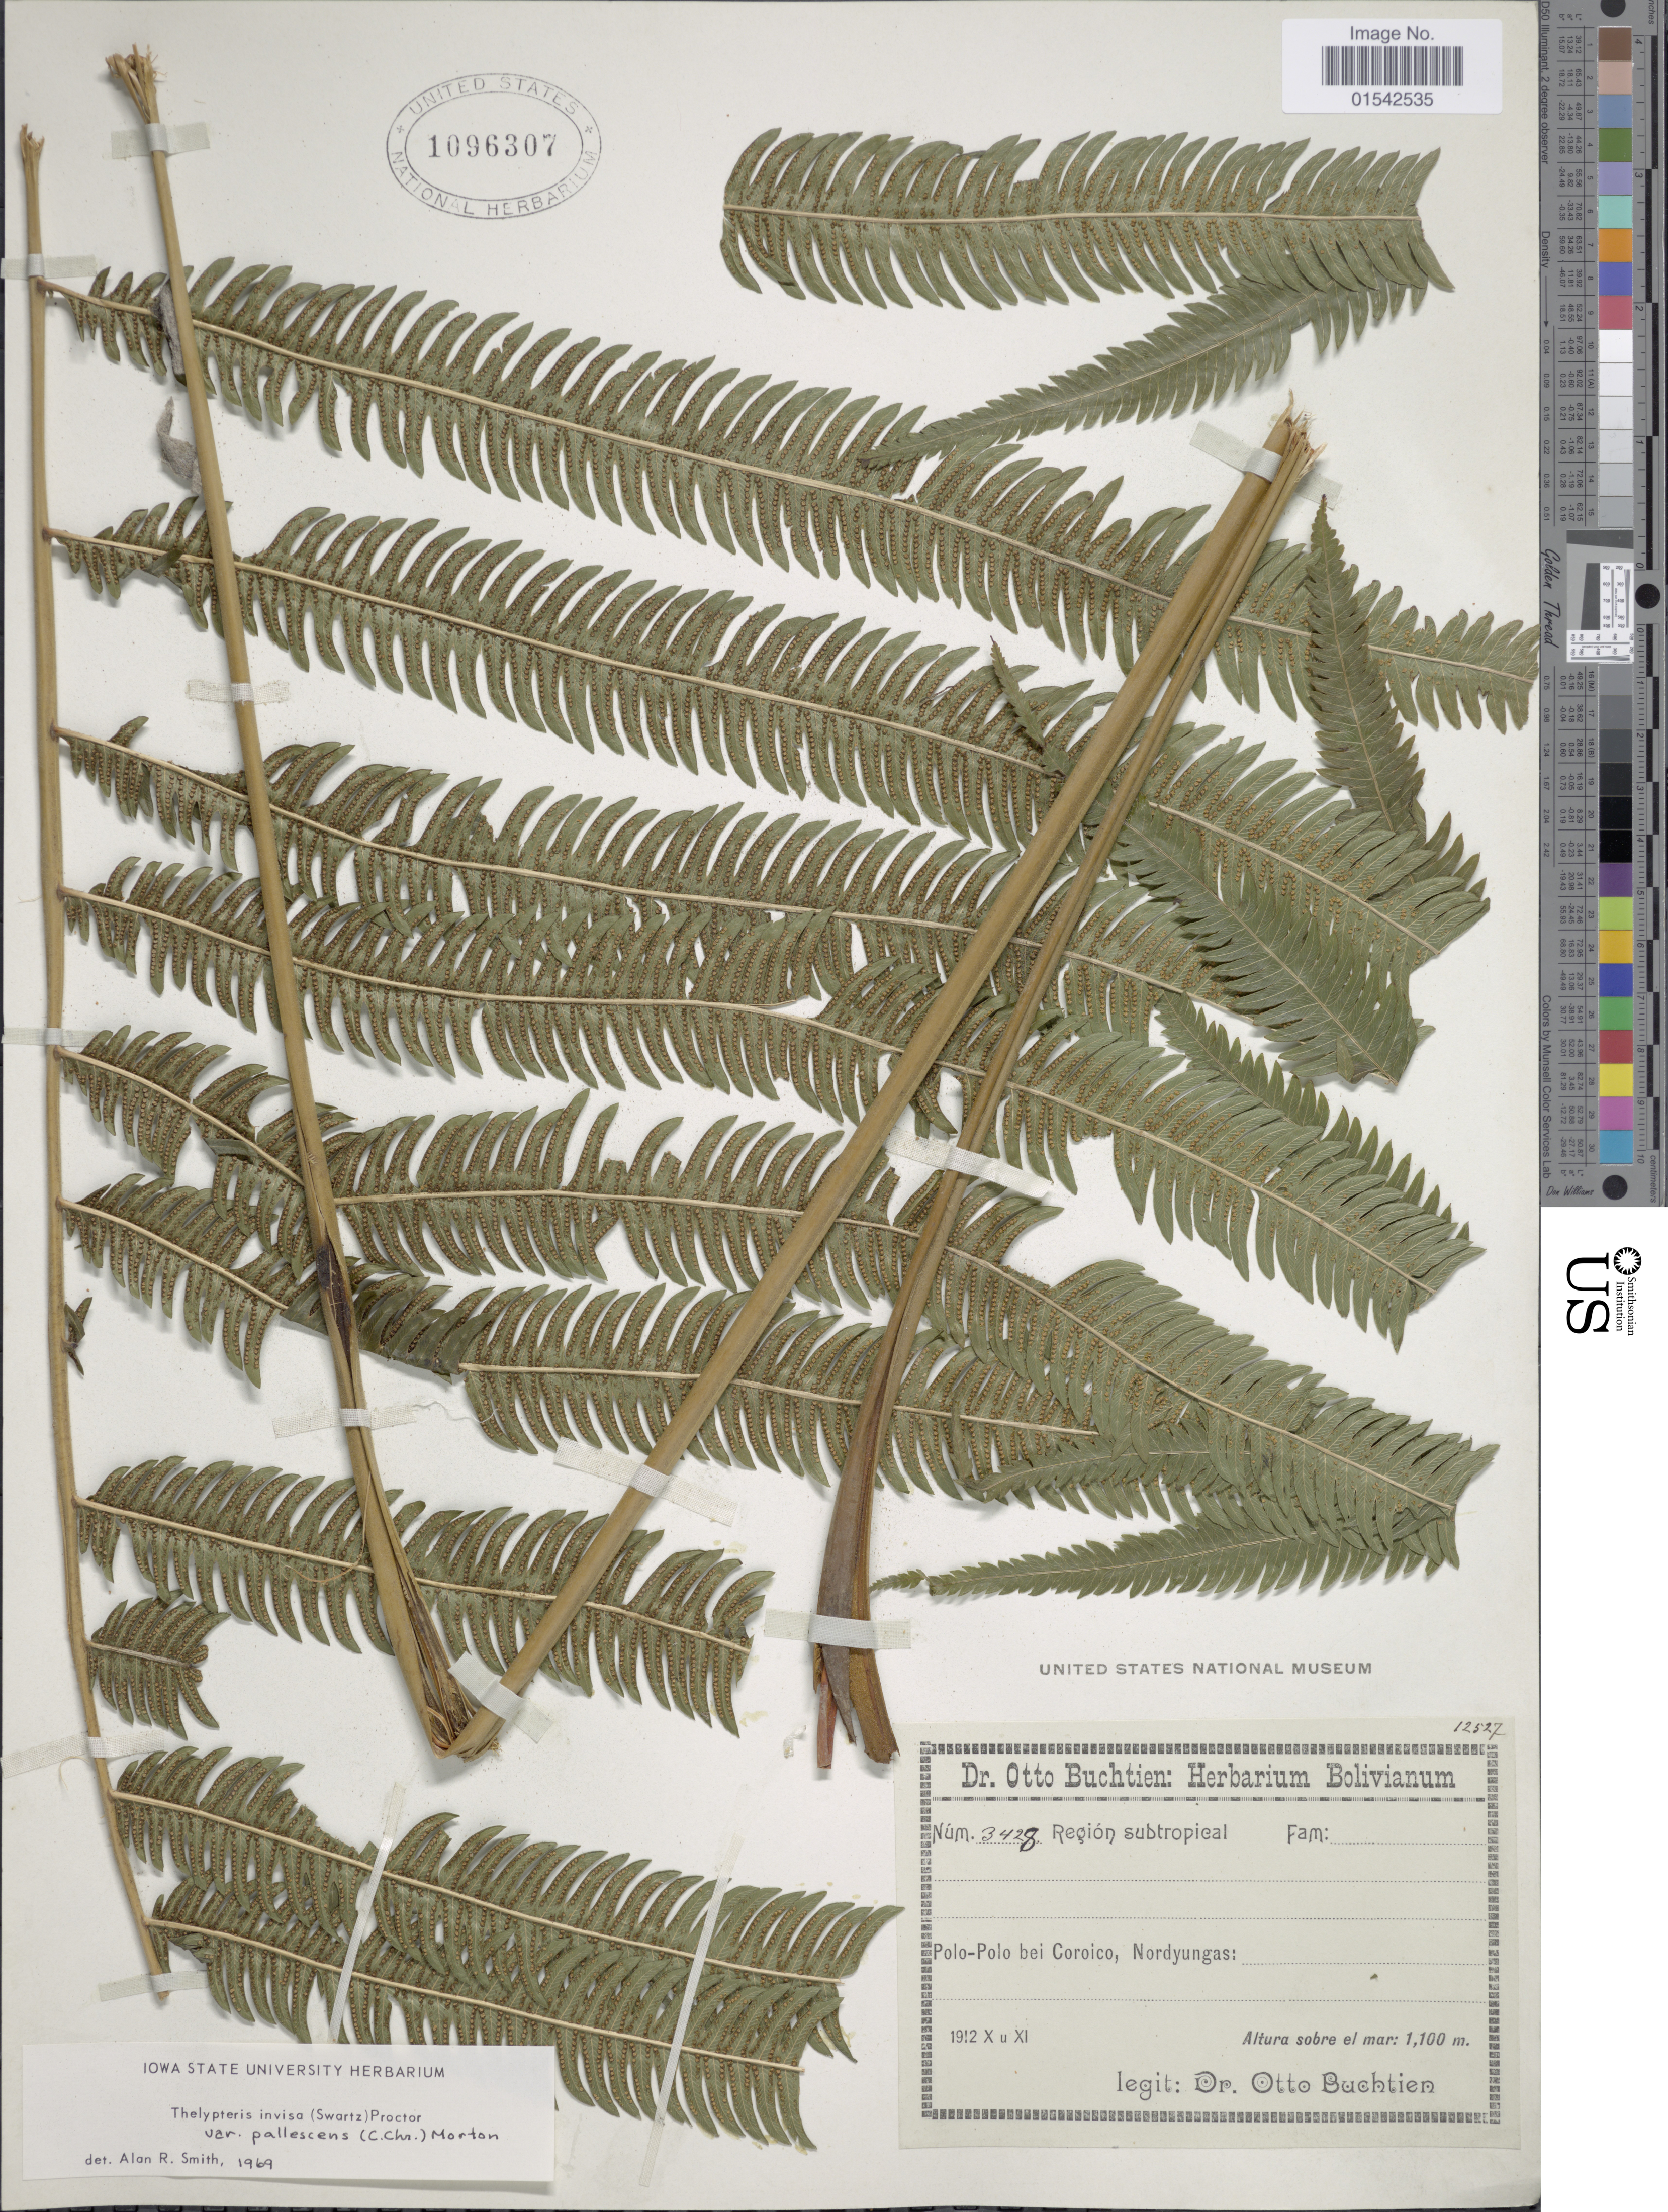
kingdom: Plantae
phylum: Tracheophyta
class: Polypodiopsida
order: Polypodiales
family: Thelypteridaceae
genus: Cyclosorus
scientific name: Cyclosorus grandis (A.R. Sm.) comb. nov., ined 2015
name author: (A.R. Sm.)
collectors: O. Buchtien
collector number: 3428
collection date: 1912-10/1912-11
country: Bolivia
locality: Polo-Polo bei Coroico, Nordyungas, Region subtropical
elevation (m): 1100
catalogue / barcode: US 1096307